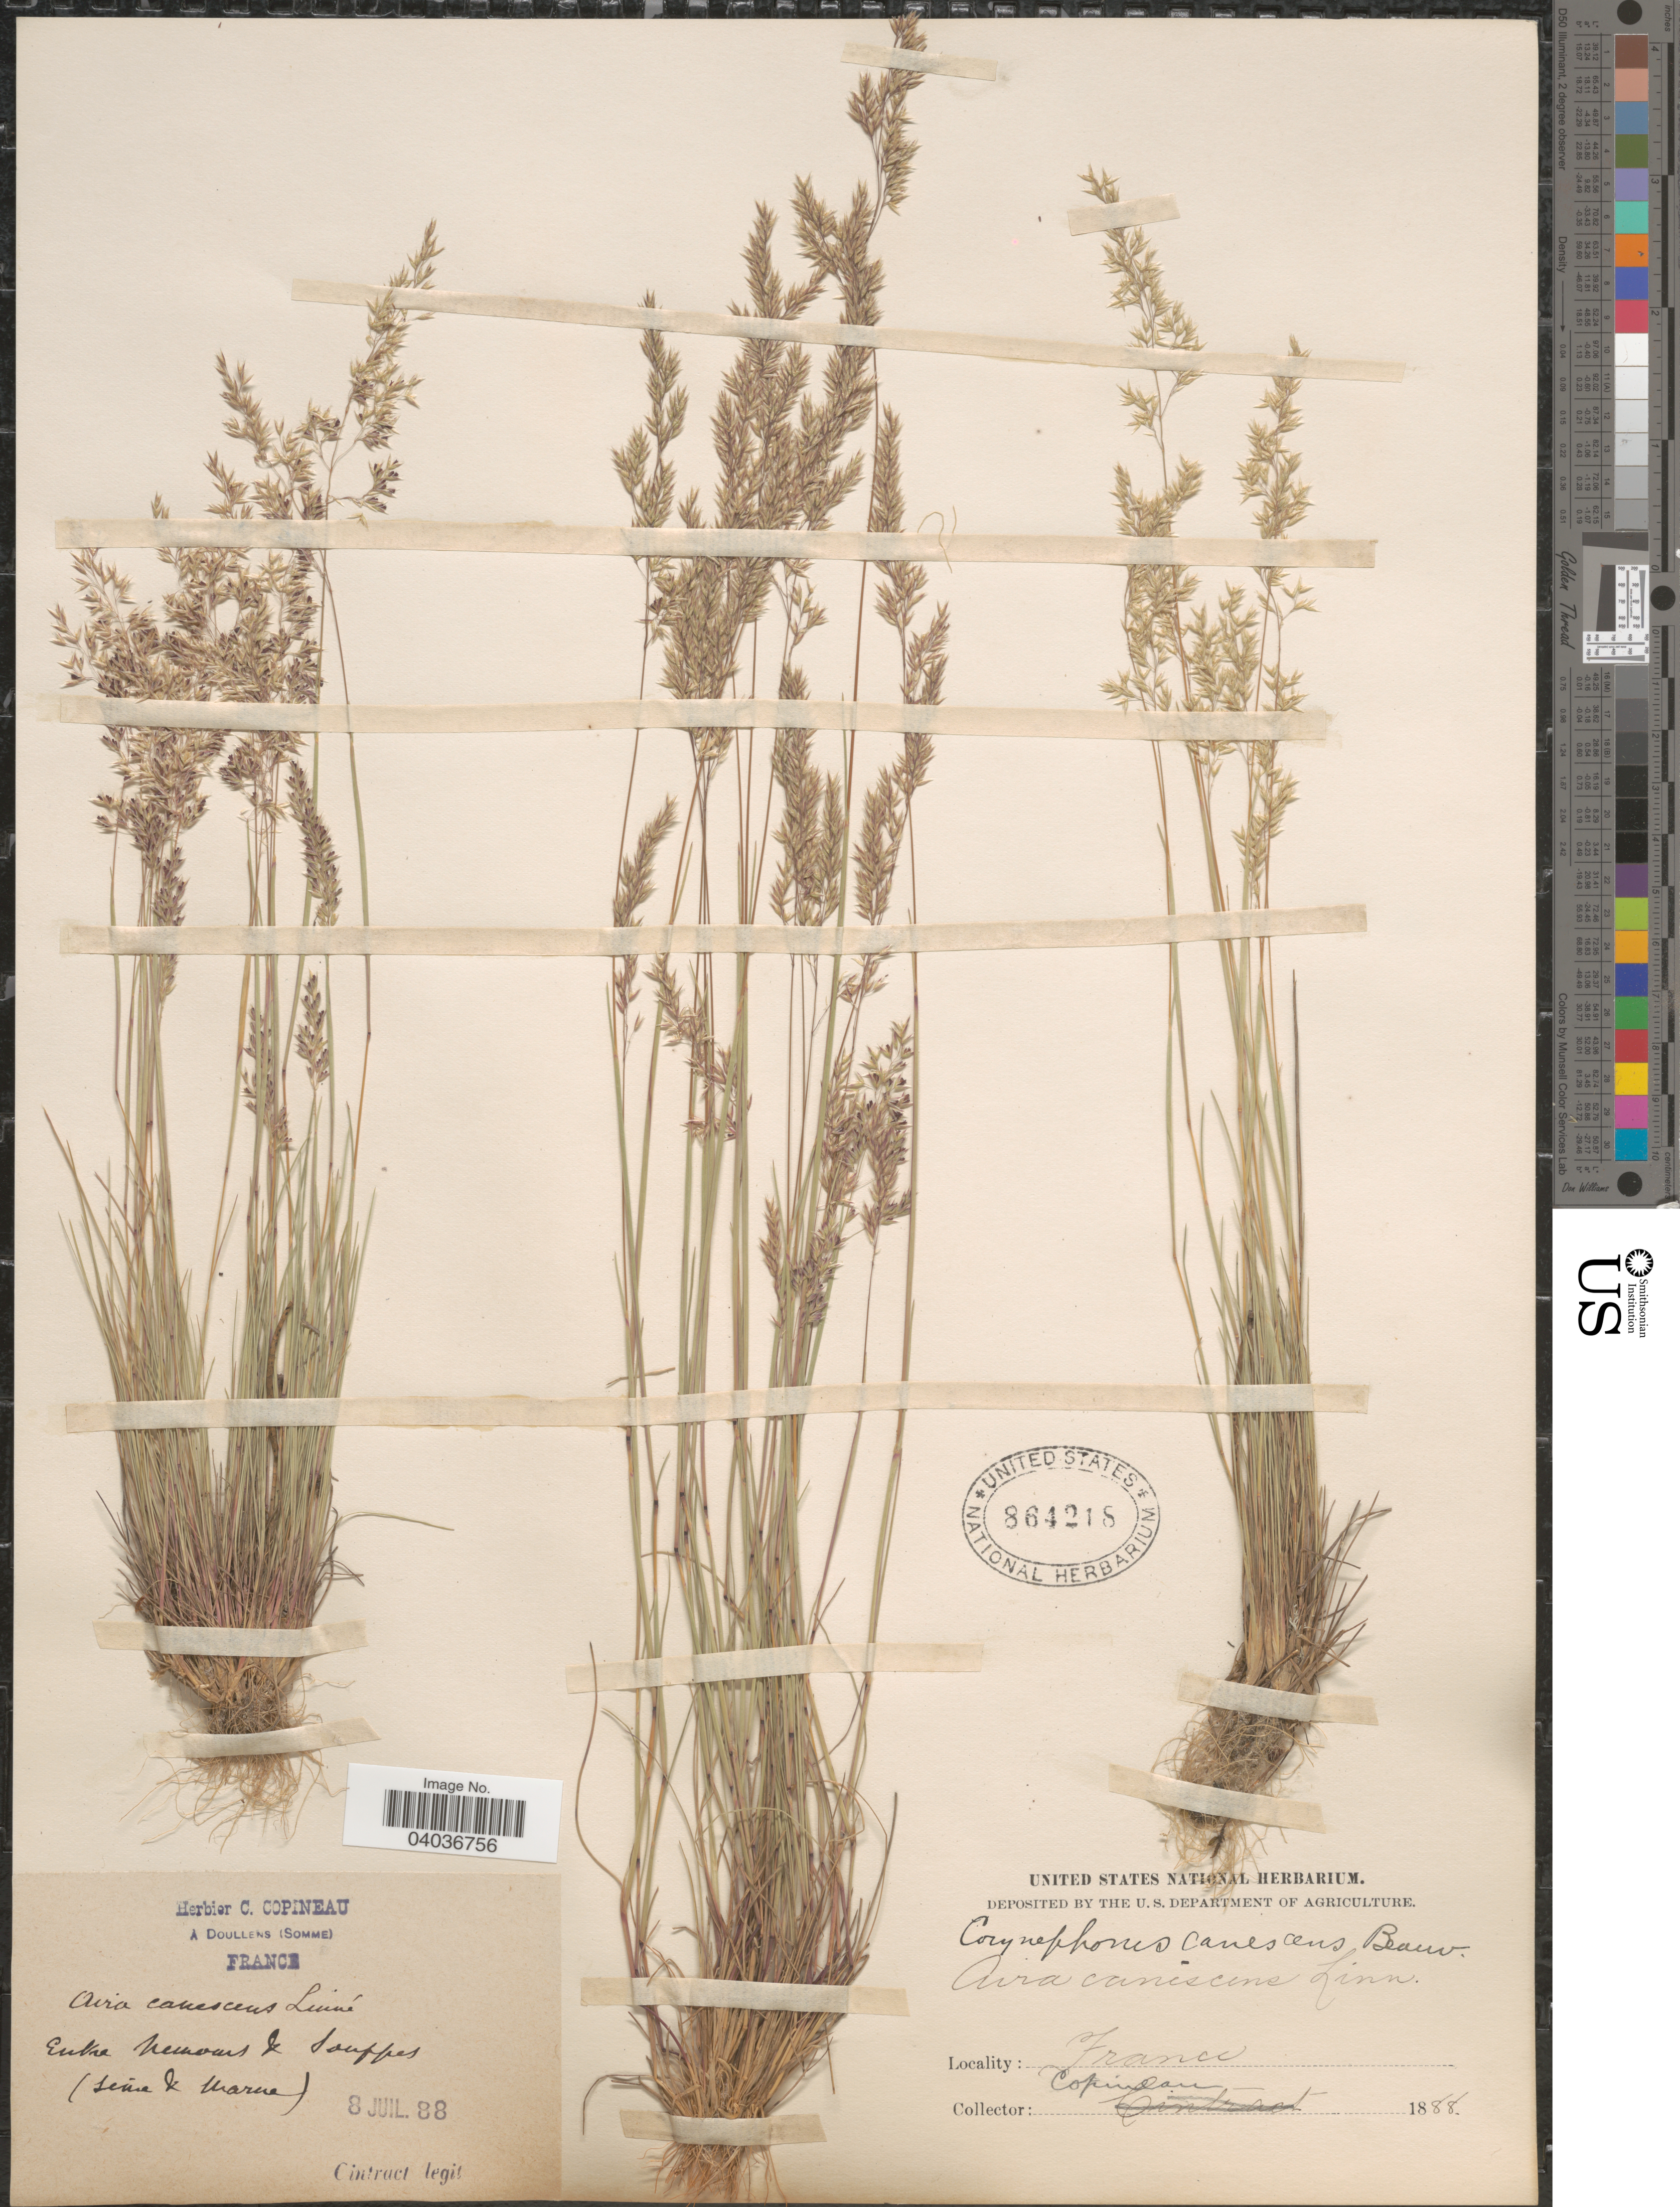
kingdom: Plantae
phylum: Tracheophyta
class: Liliopsida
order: Poales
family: Poaceae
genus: Corynephorus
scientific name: Corynephorus canescens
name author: (L, MEL) P. Beauv.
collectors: Cintract, -- & C. Copineau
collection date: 1888-07-08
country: France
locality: Entre Nemours & Souppes (Seine & Marne).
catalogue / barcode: US 864218